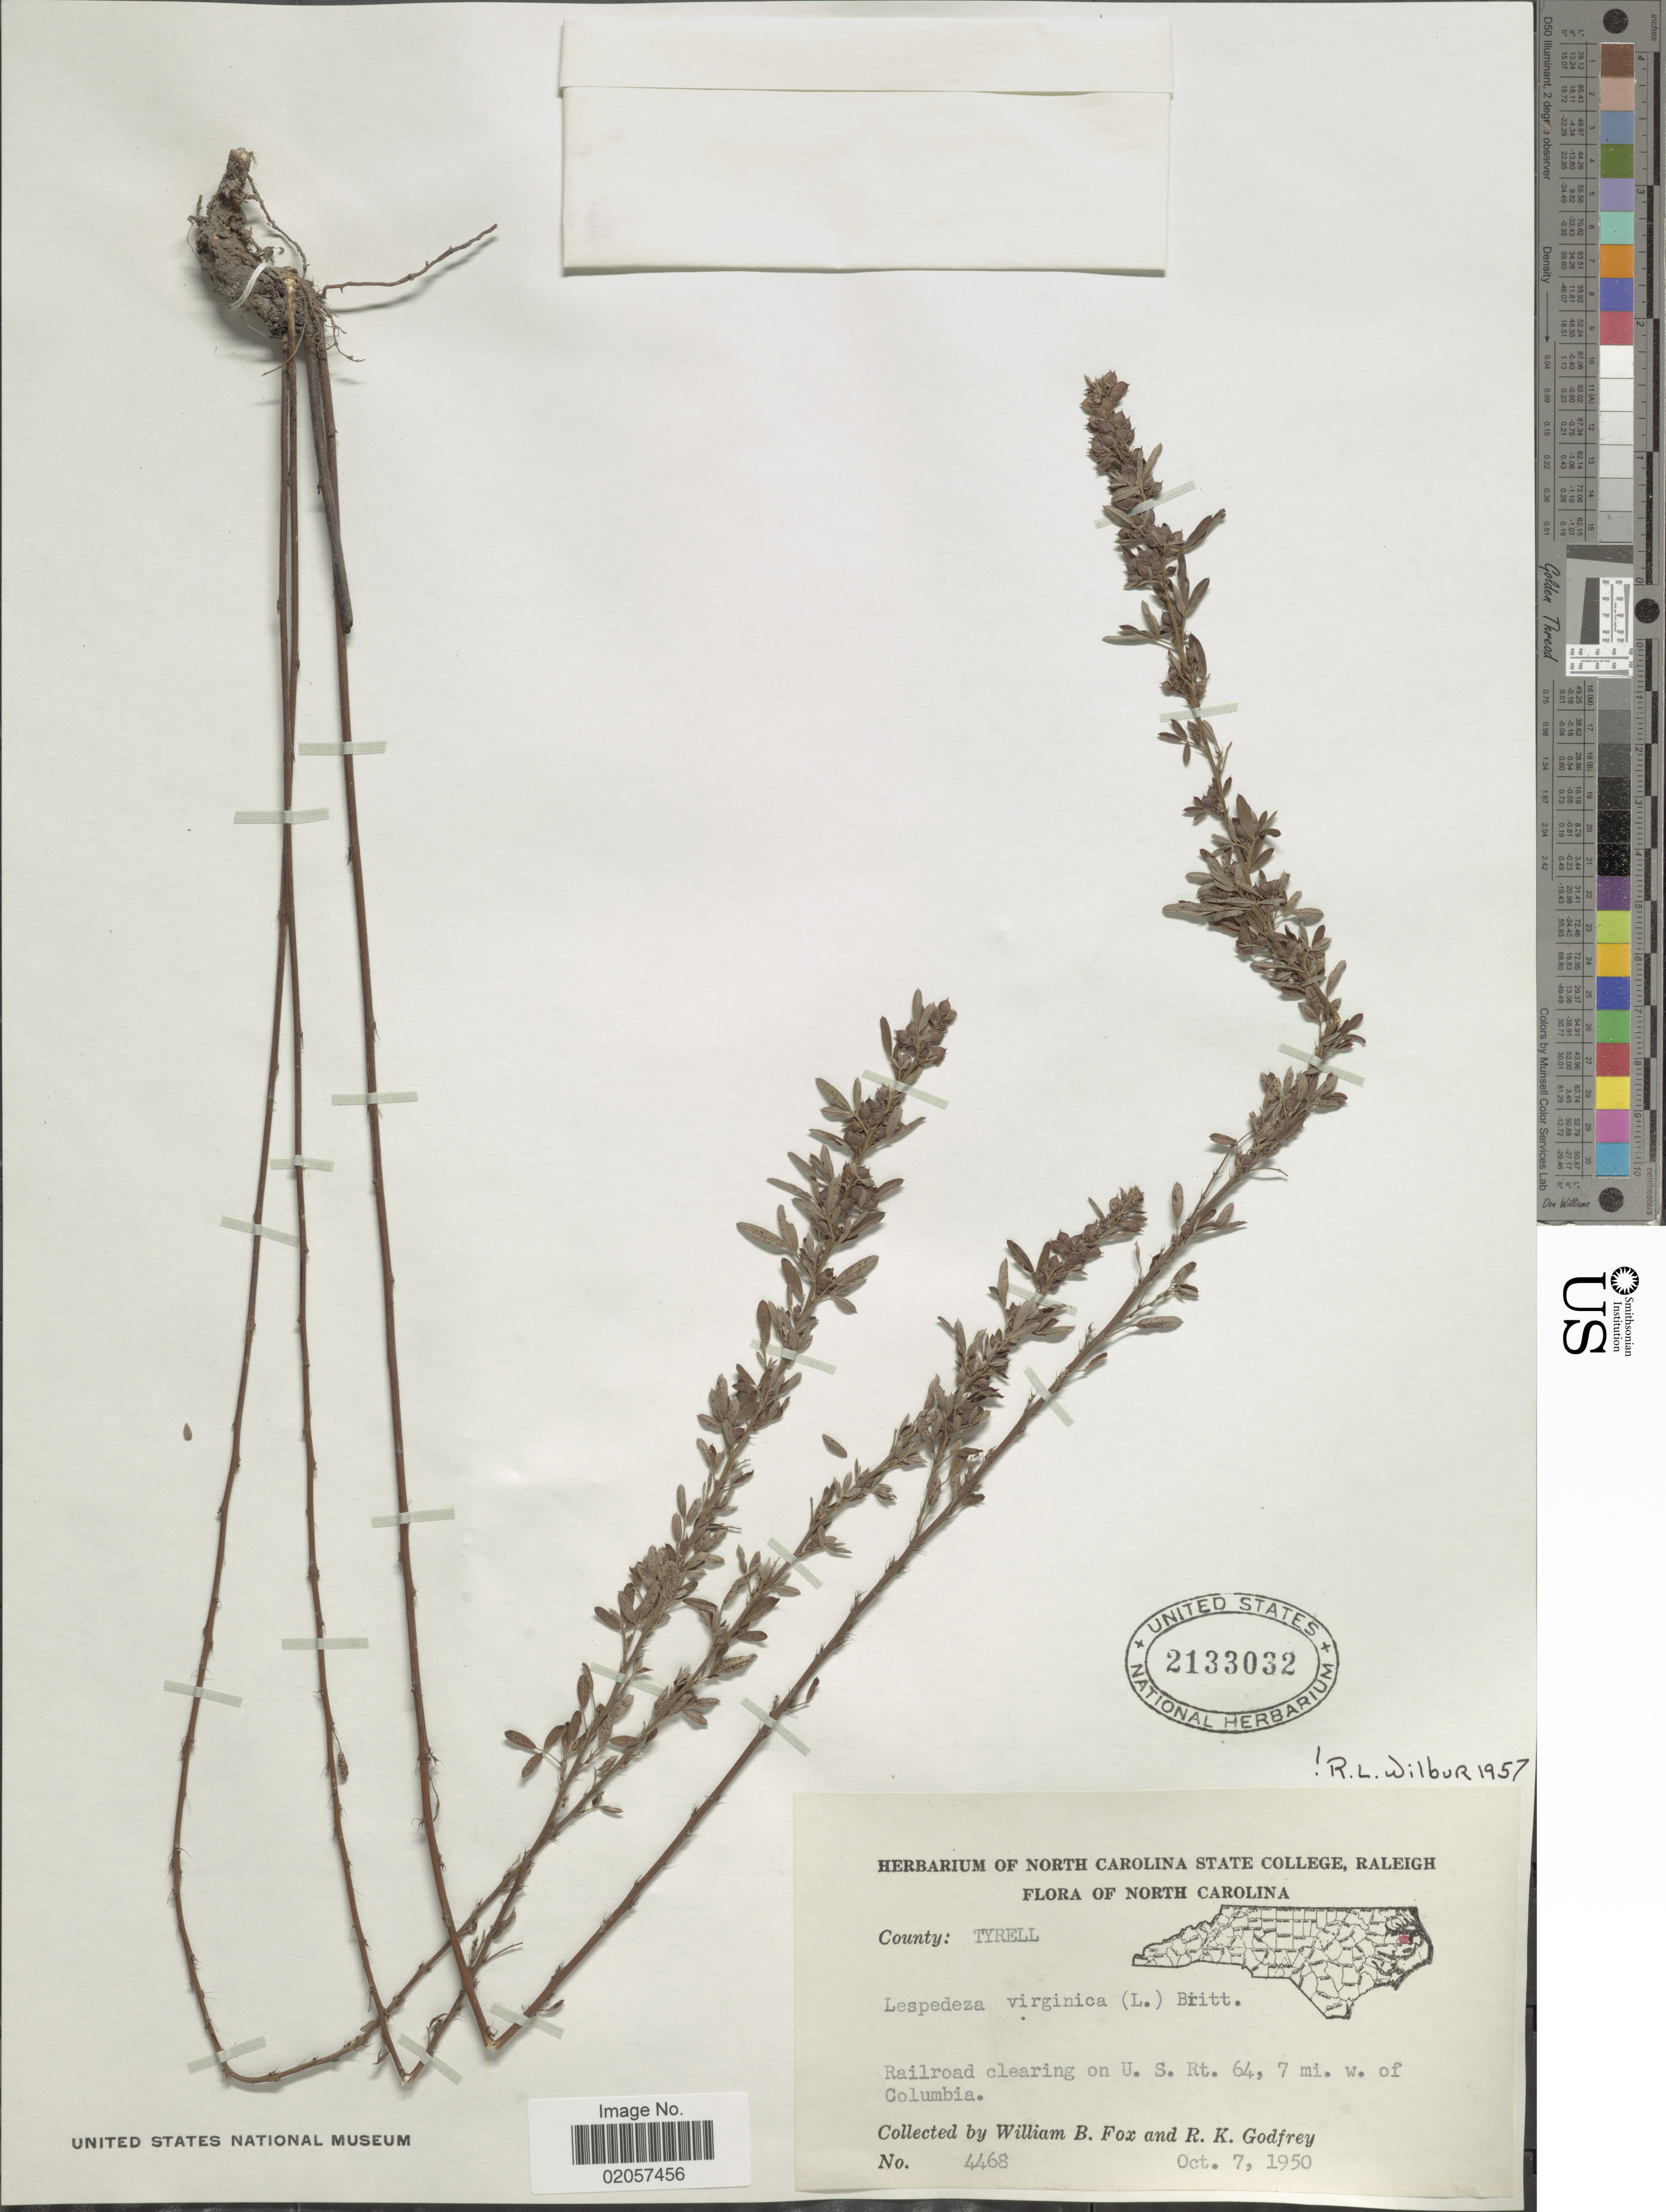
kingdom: Plantae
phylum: Tracheophyta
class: Magnoliopsida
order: Fabales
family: Fabaceae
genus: Lespedeza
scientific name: Lespedeza virginica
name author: (L.) Britton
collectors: W. B. Fox & R. K. Godfrey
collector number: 4468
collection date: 1950-10-07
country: United States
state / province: North Carolina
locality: North Carolina, Railroad clearing on U.S. Rt 64., 7 mi. w of Columbia. County : Tyrell.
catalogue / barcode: US 2133032